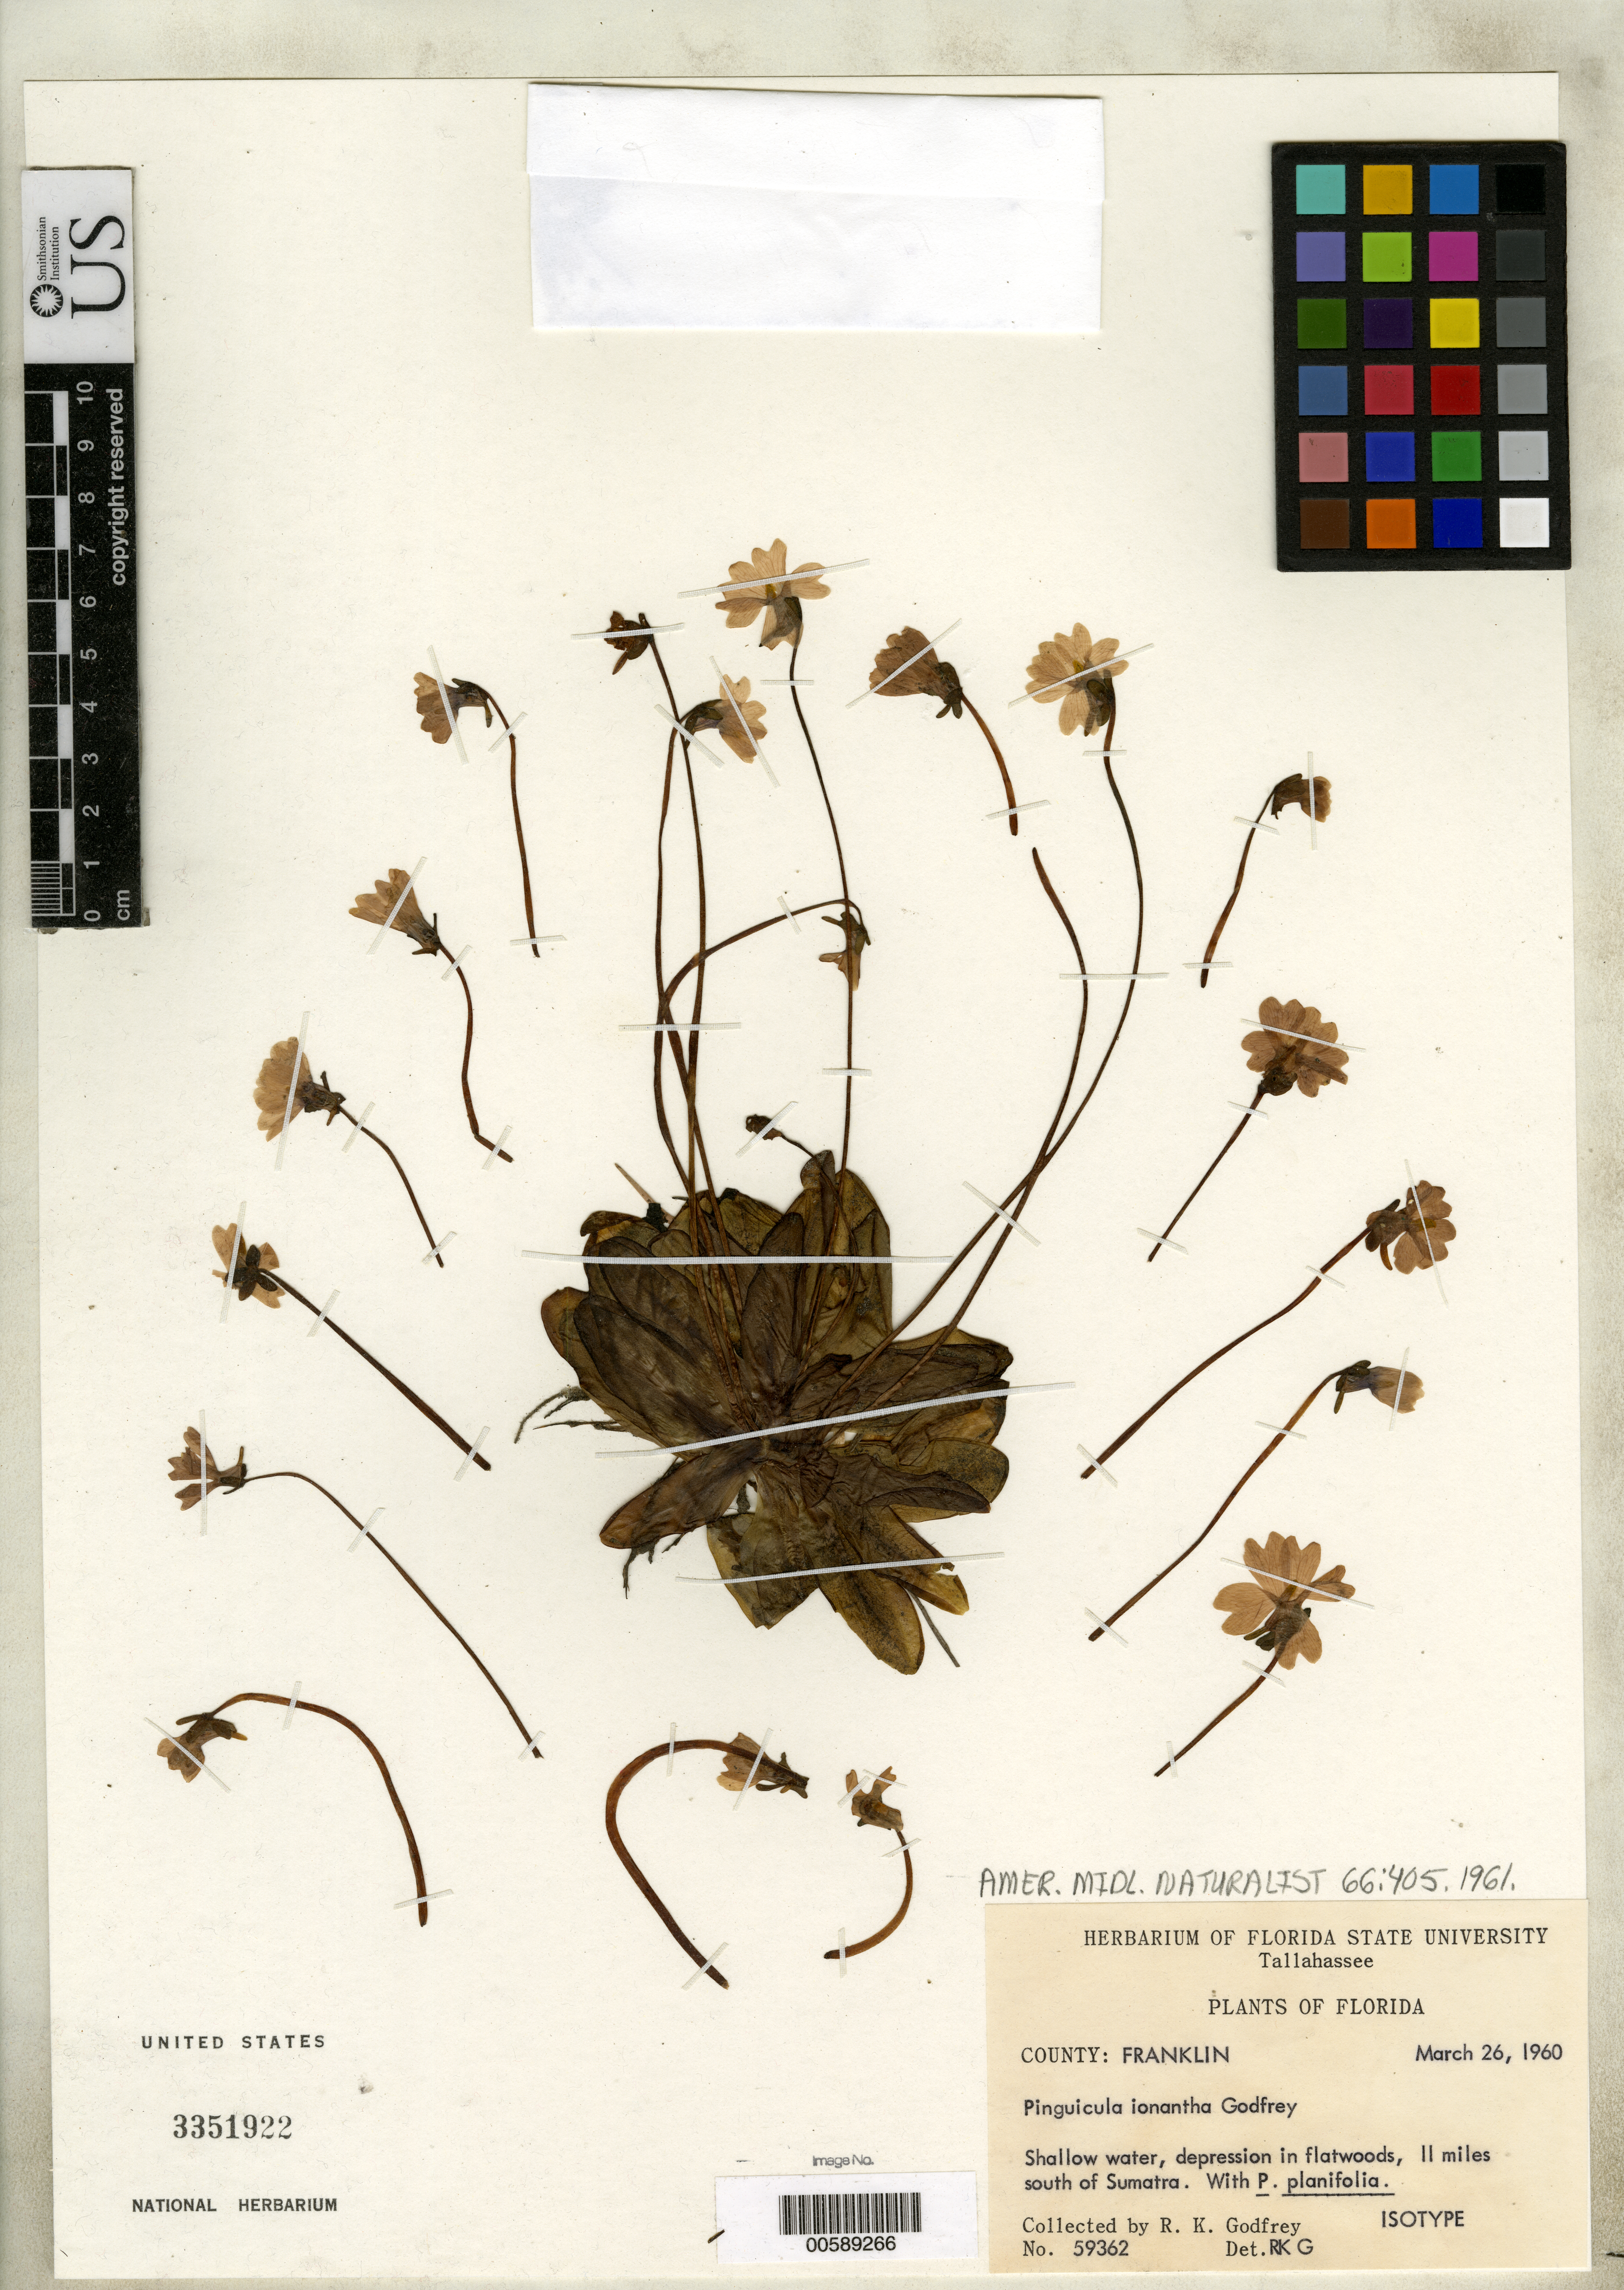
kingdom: Plantae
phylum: Tracheophyta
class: Magnoliopsida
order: Lamiales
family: Lentibulariaceae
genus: Pinguicula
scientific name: Pinguicula ionantha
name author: R.K. Godfrey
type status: Isotype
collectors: R. K. Godfrey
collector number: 59362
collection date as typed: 26 Mar 1960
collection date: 1960-03-26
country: United States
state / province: Florida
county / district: Franklin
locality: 11 miles S of Sumatra, depression in flatwoods.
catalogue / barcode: US 3351922